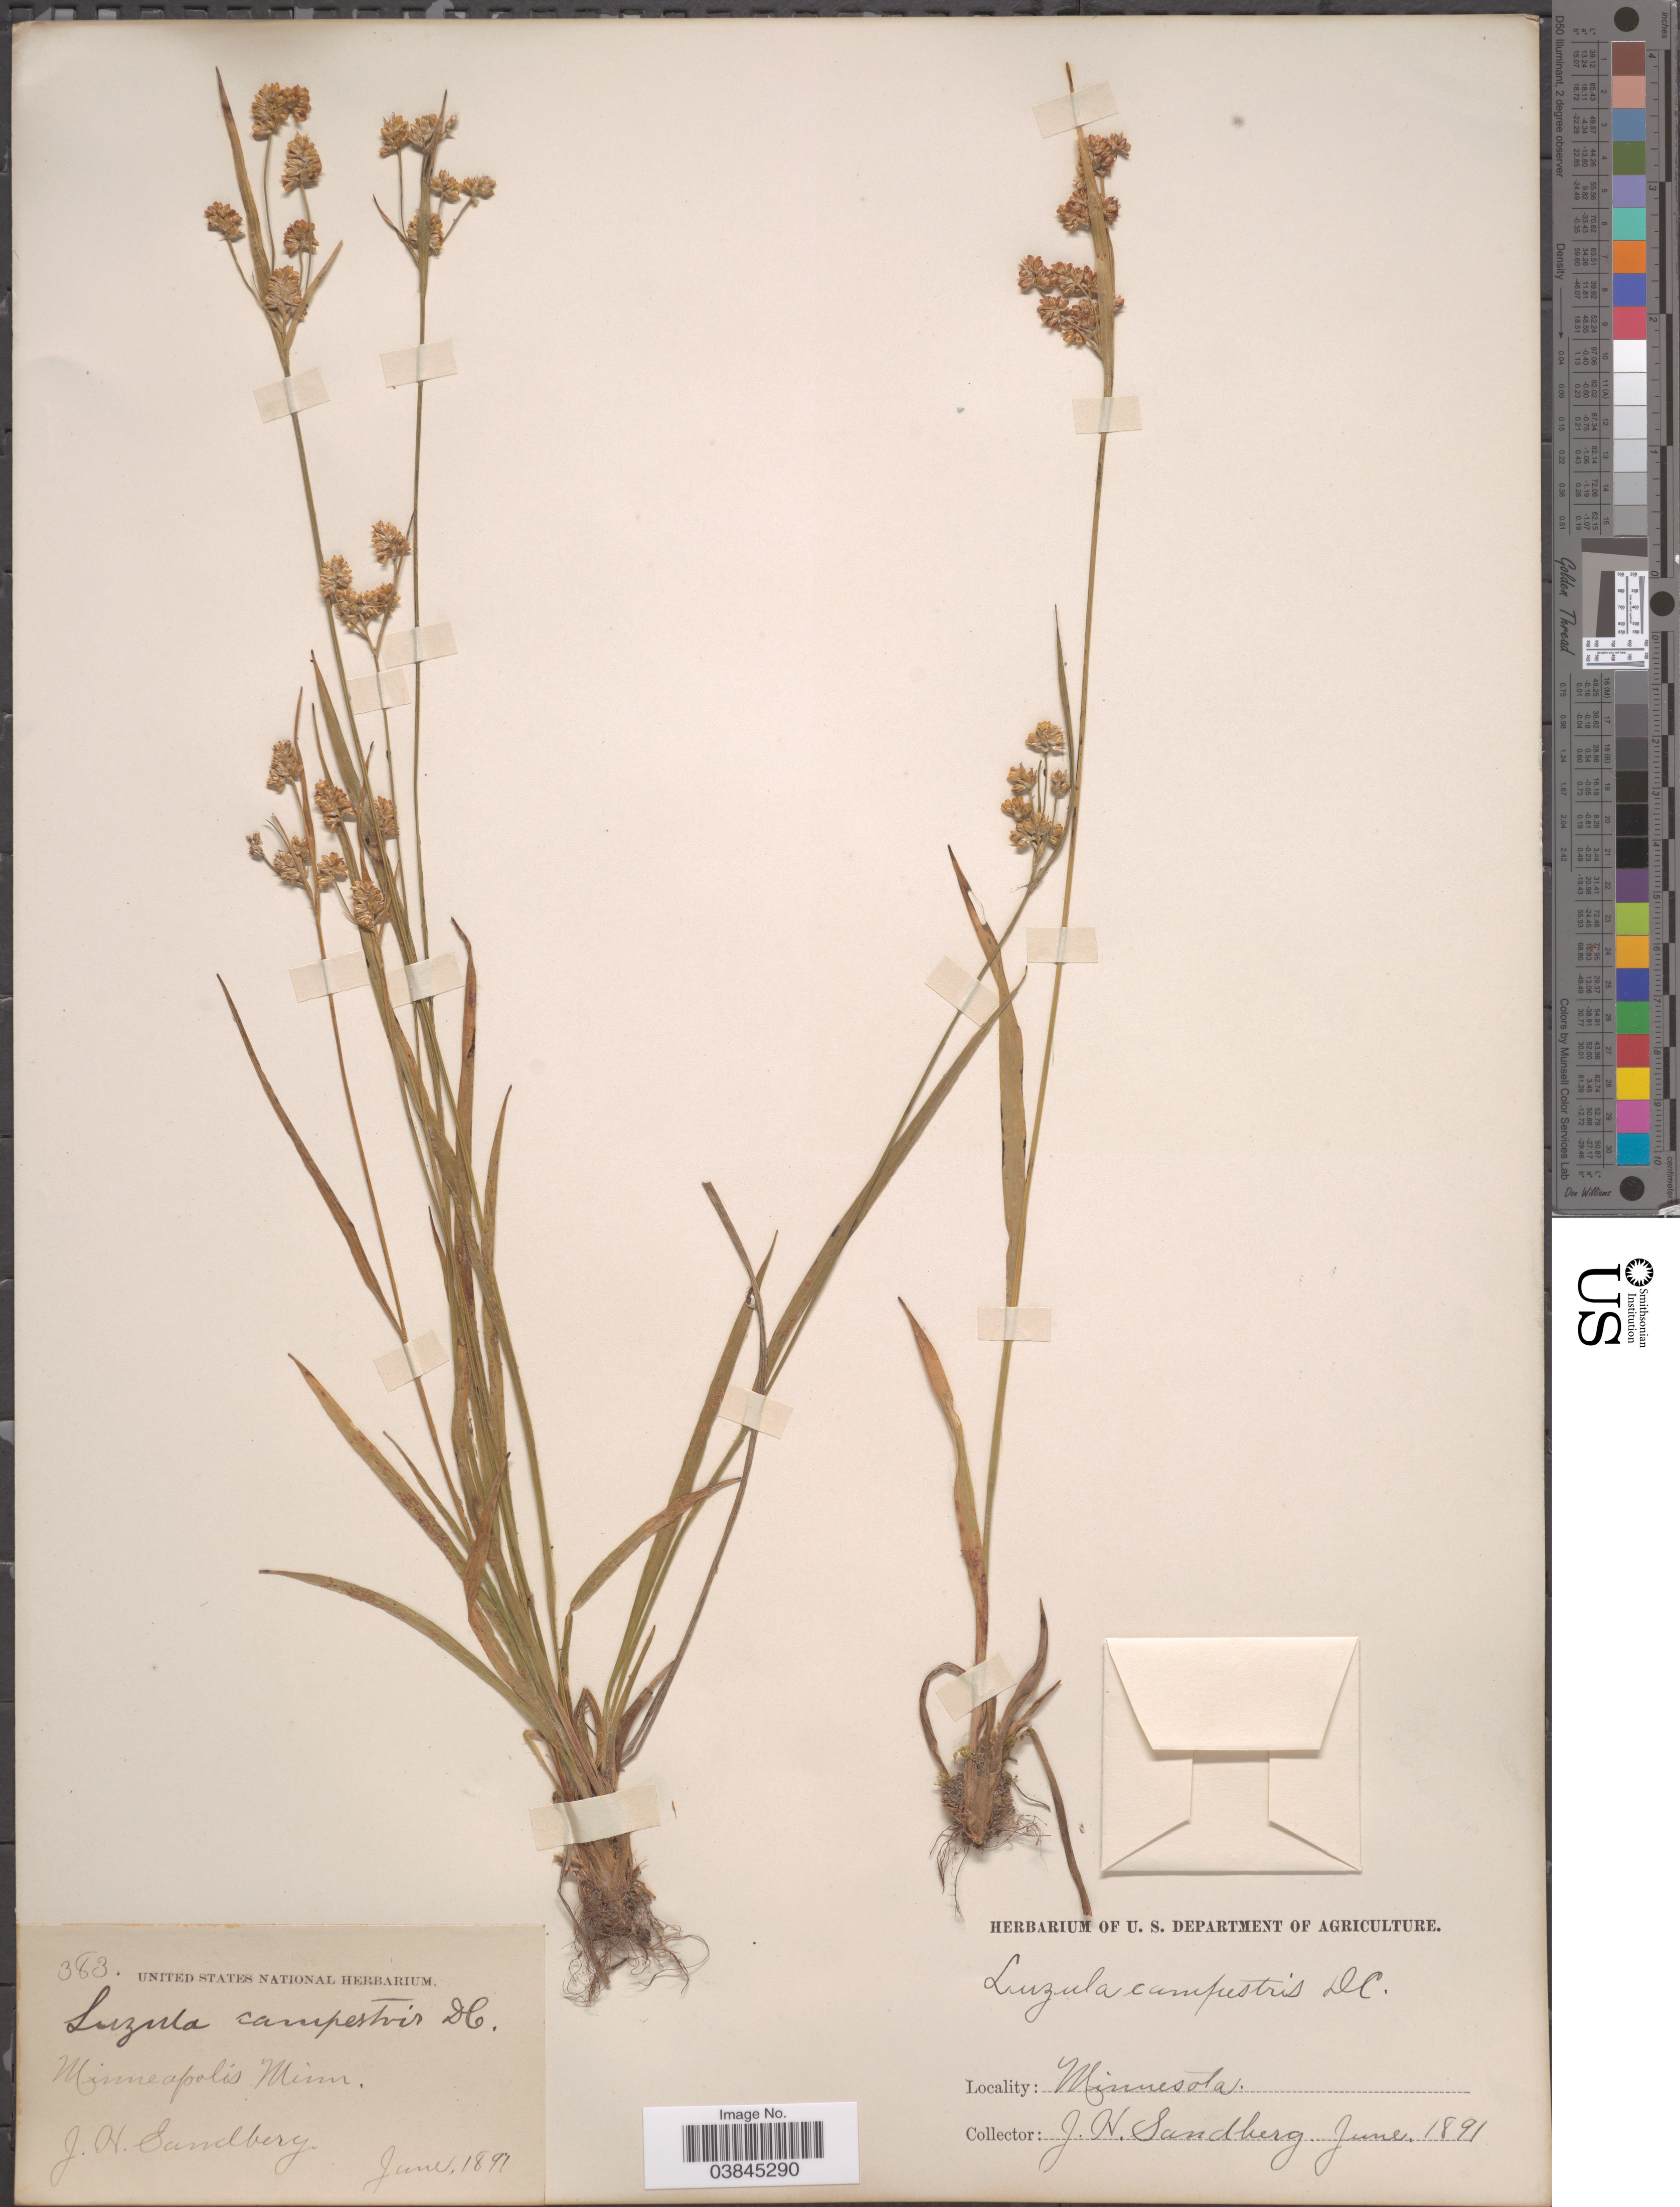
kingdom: Plantae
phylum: Tracheophyta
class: Liliopsida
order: Poales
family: Juncaceae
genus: Luzula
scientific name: Luzula campestris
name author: (L.) DC.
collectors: J. H. Sandberg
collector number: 383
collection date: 1891-06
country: United States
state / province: Minnesota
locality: Minneapolis.